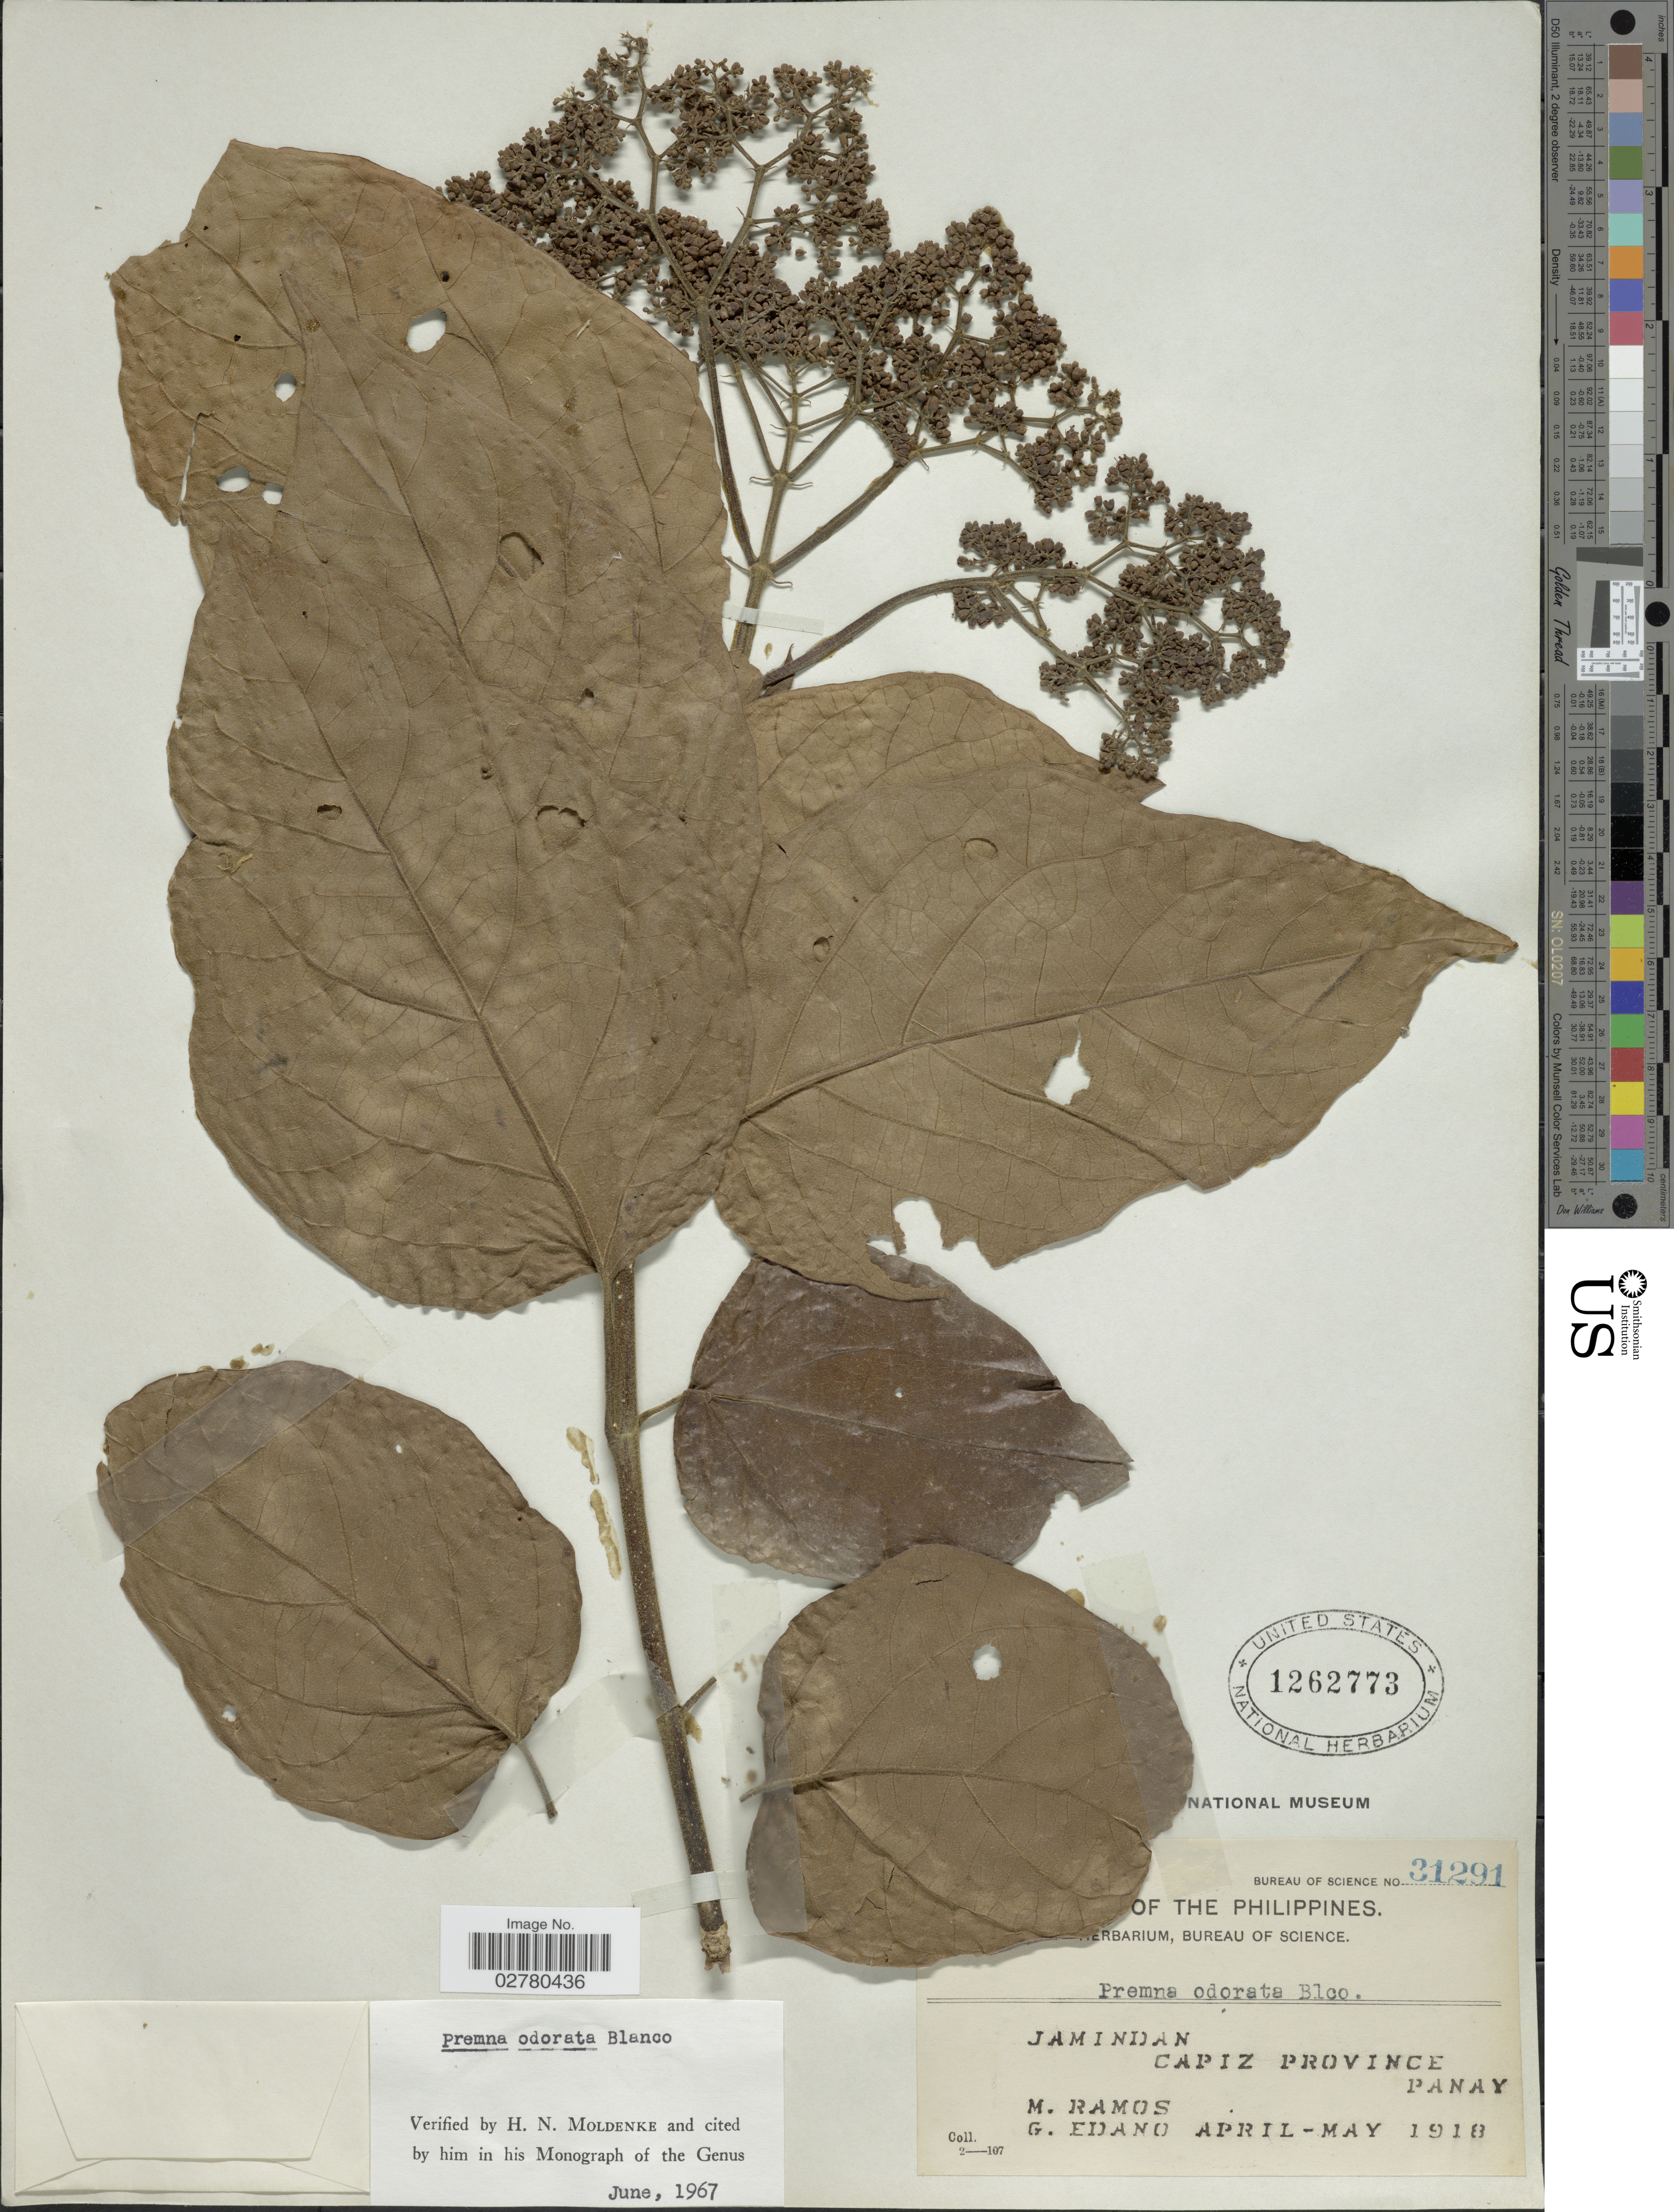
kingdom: Plantae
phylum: Tracheophyta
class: Magnoliopsida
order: Lamiales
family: Lamiaceae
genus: Premna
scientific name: Premna odorata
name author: Blanco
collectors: M. Ramos & G. Edaño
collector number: Bureau of Science 31291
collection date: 1918-04/1918-05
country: Philippines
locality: Jamindan, Capiz Province, Panay.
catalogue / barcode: US 1262773